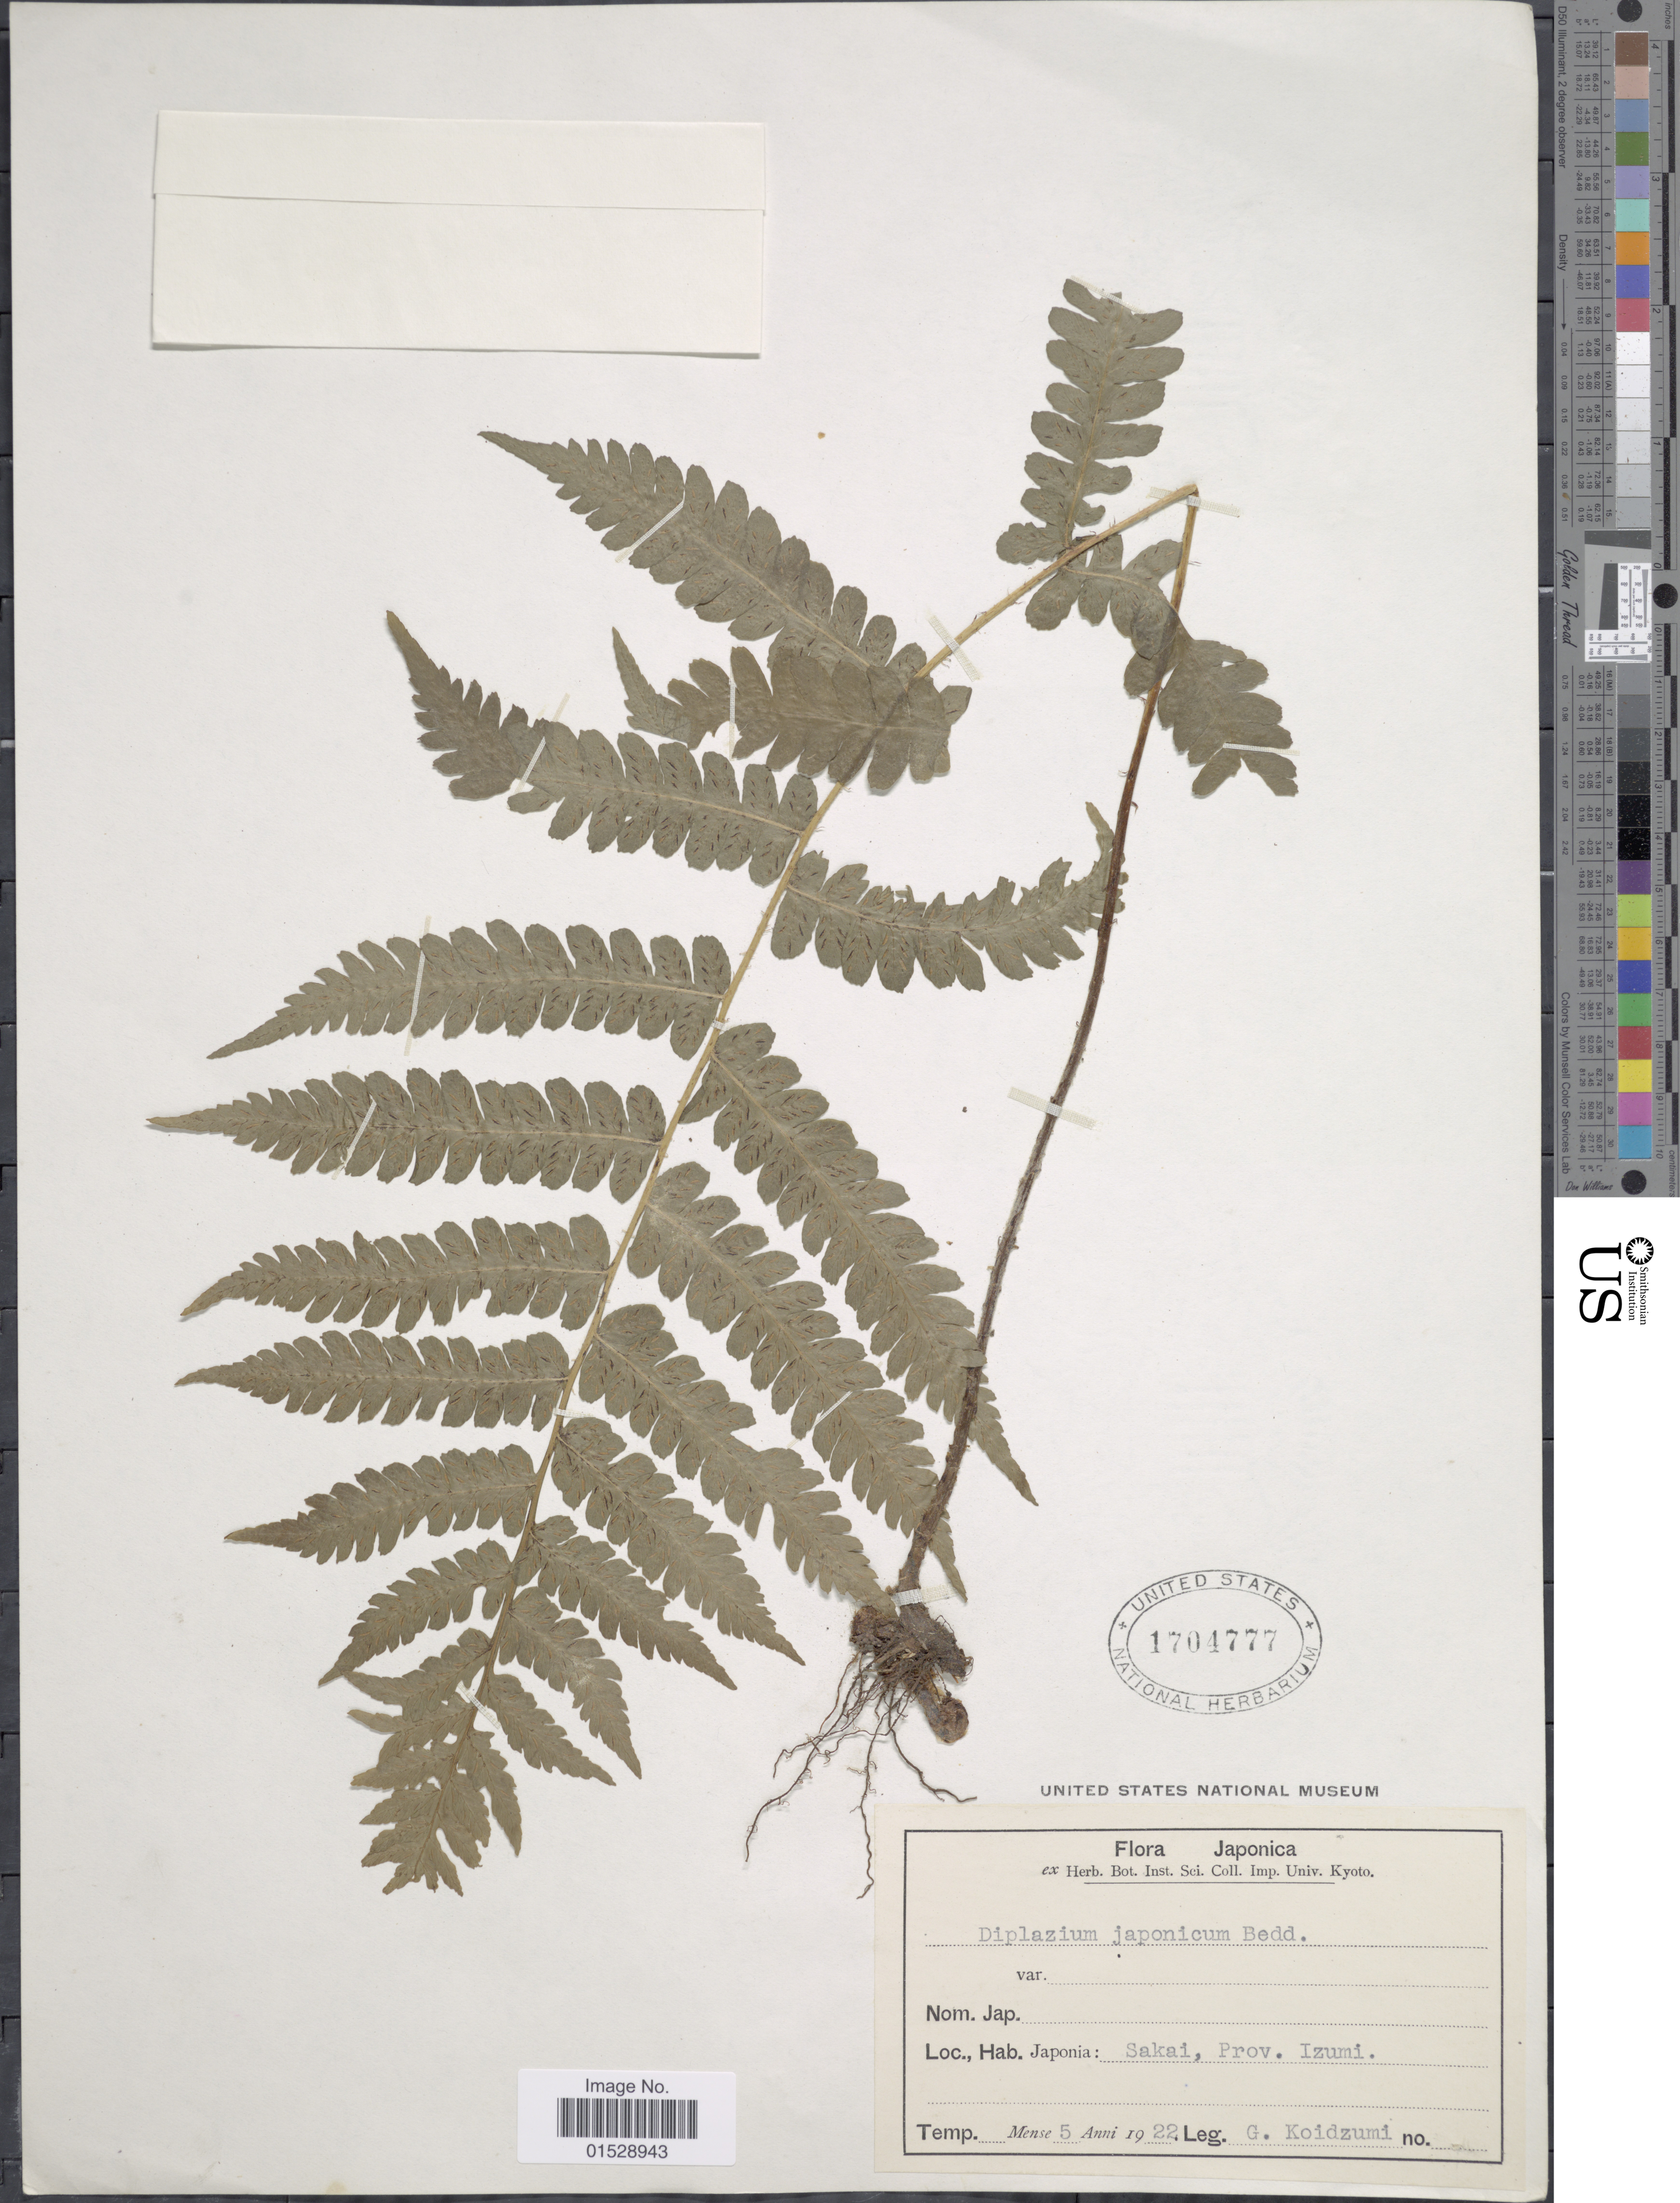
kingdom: Plantae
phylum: Tracheophyta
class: Polypodiopsida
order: Polypodiales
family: Athyriaceae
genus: Deparia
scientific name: Deparia japonica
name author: (Thunb.) M. Kato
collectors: G. Koidzumi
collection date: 1922-05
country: Japan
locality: Japonica, Sakai, Prov. Izumi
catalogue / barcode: US 1704777